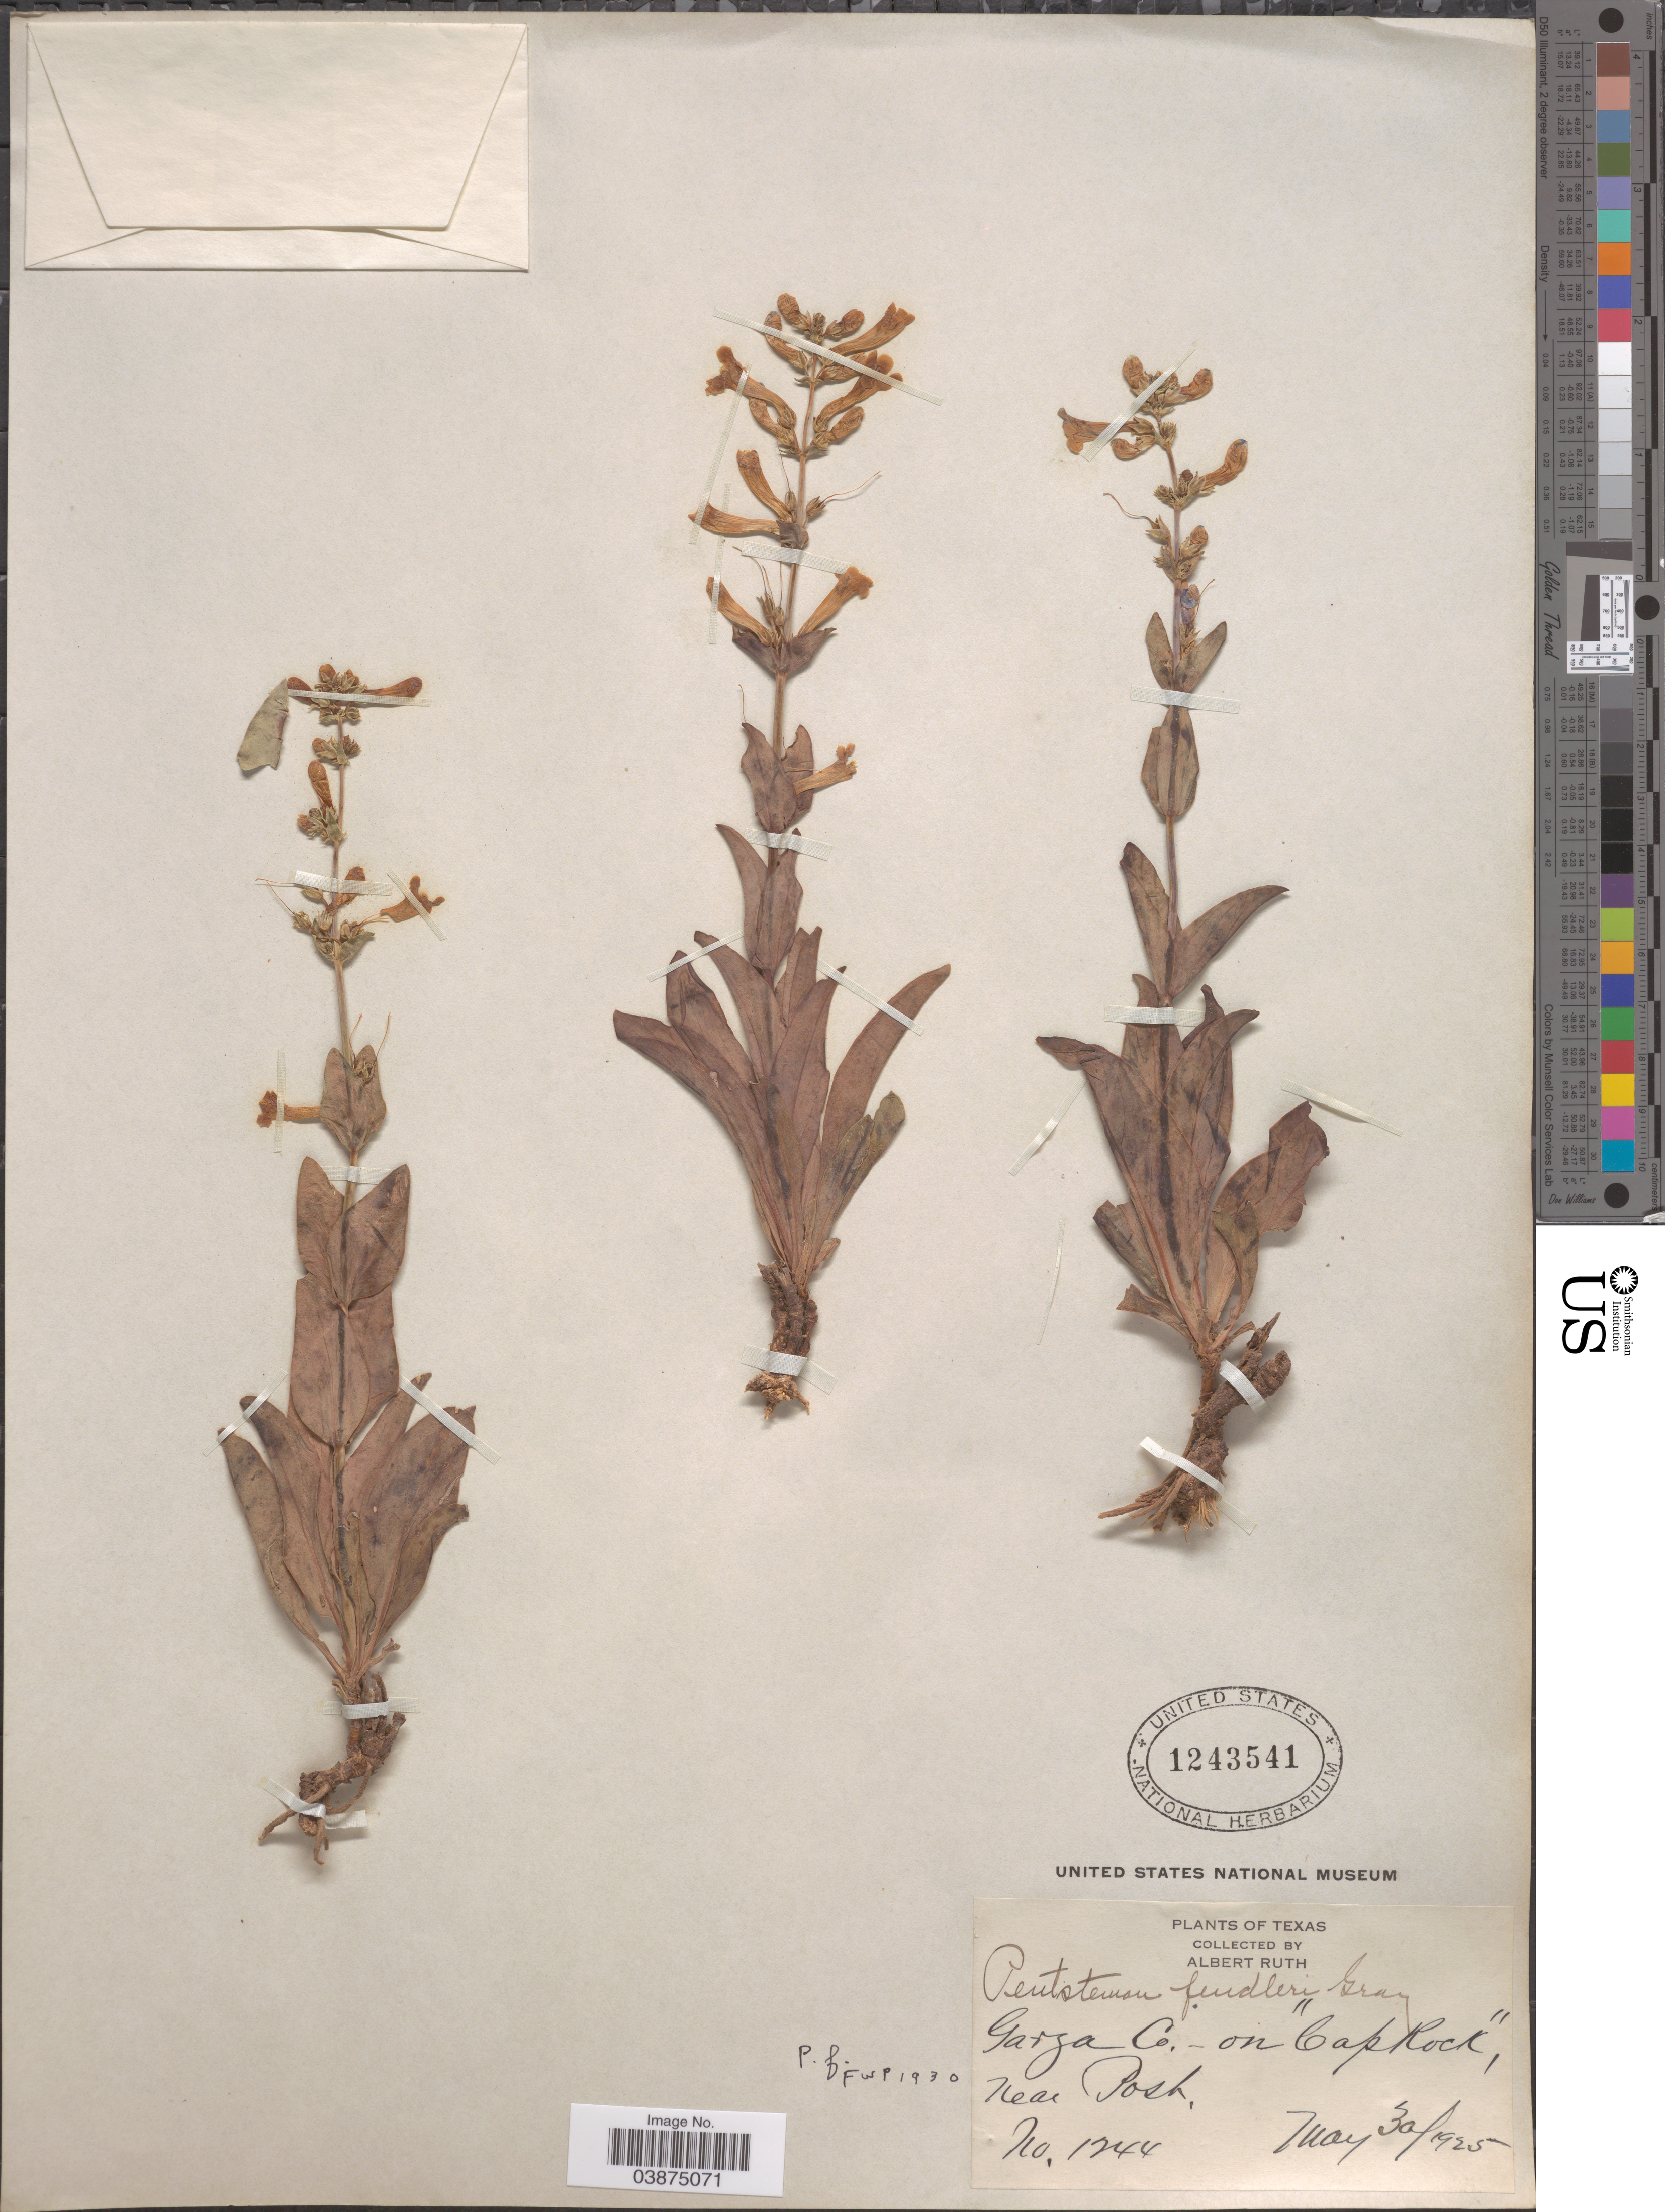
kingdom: Plantae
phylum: Tracheophyta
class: Magnoliopsida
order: Lamiales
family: Plantaginaceae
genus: Penstemon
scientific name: Penstemon fendleri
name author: Torr. & A. Gray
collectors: A. Ruth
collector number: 1244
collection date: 1925-05-30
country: United States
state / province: Texas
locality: Garza Co. on "CapRock", near Posh.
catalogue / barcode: US 1343541